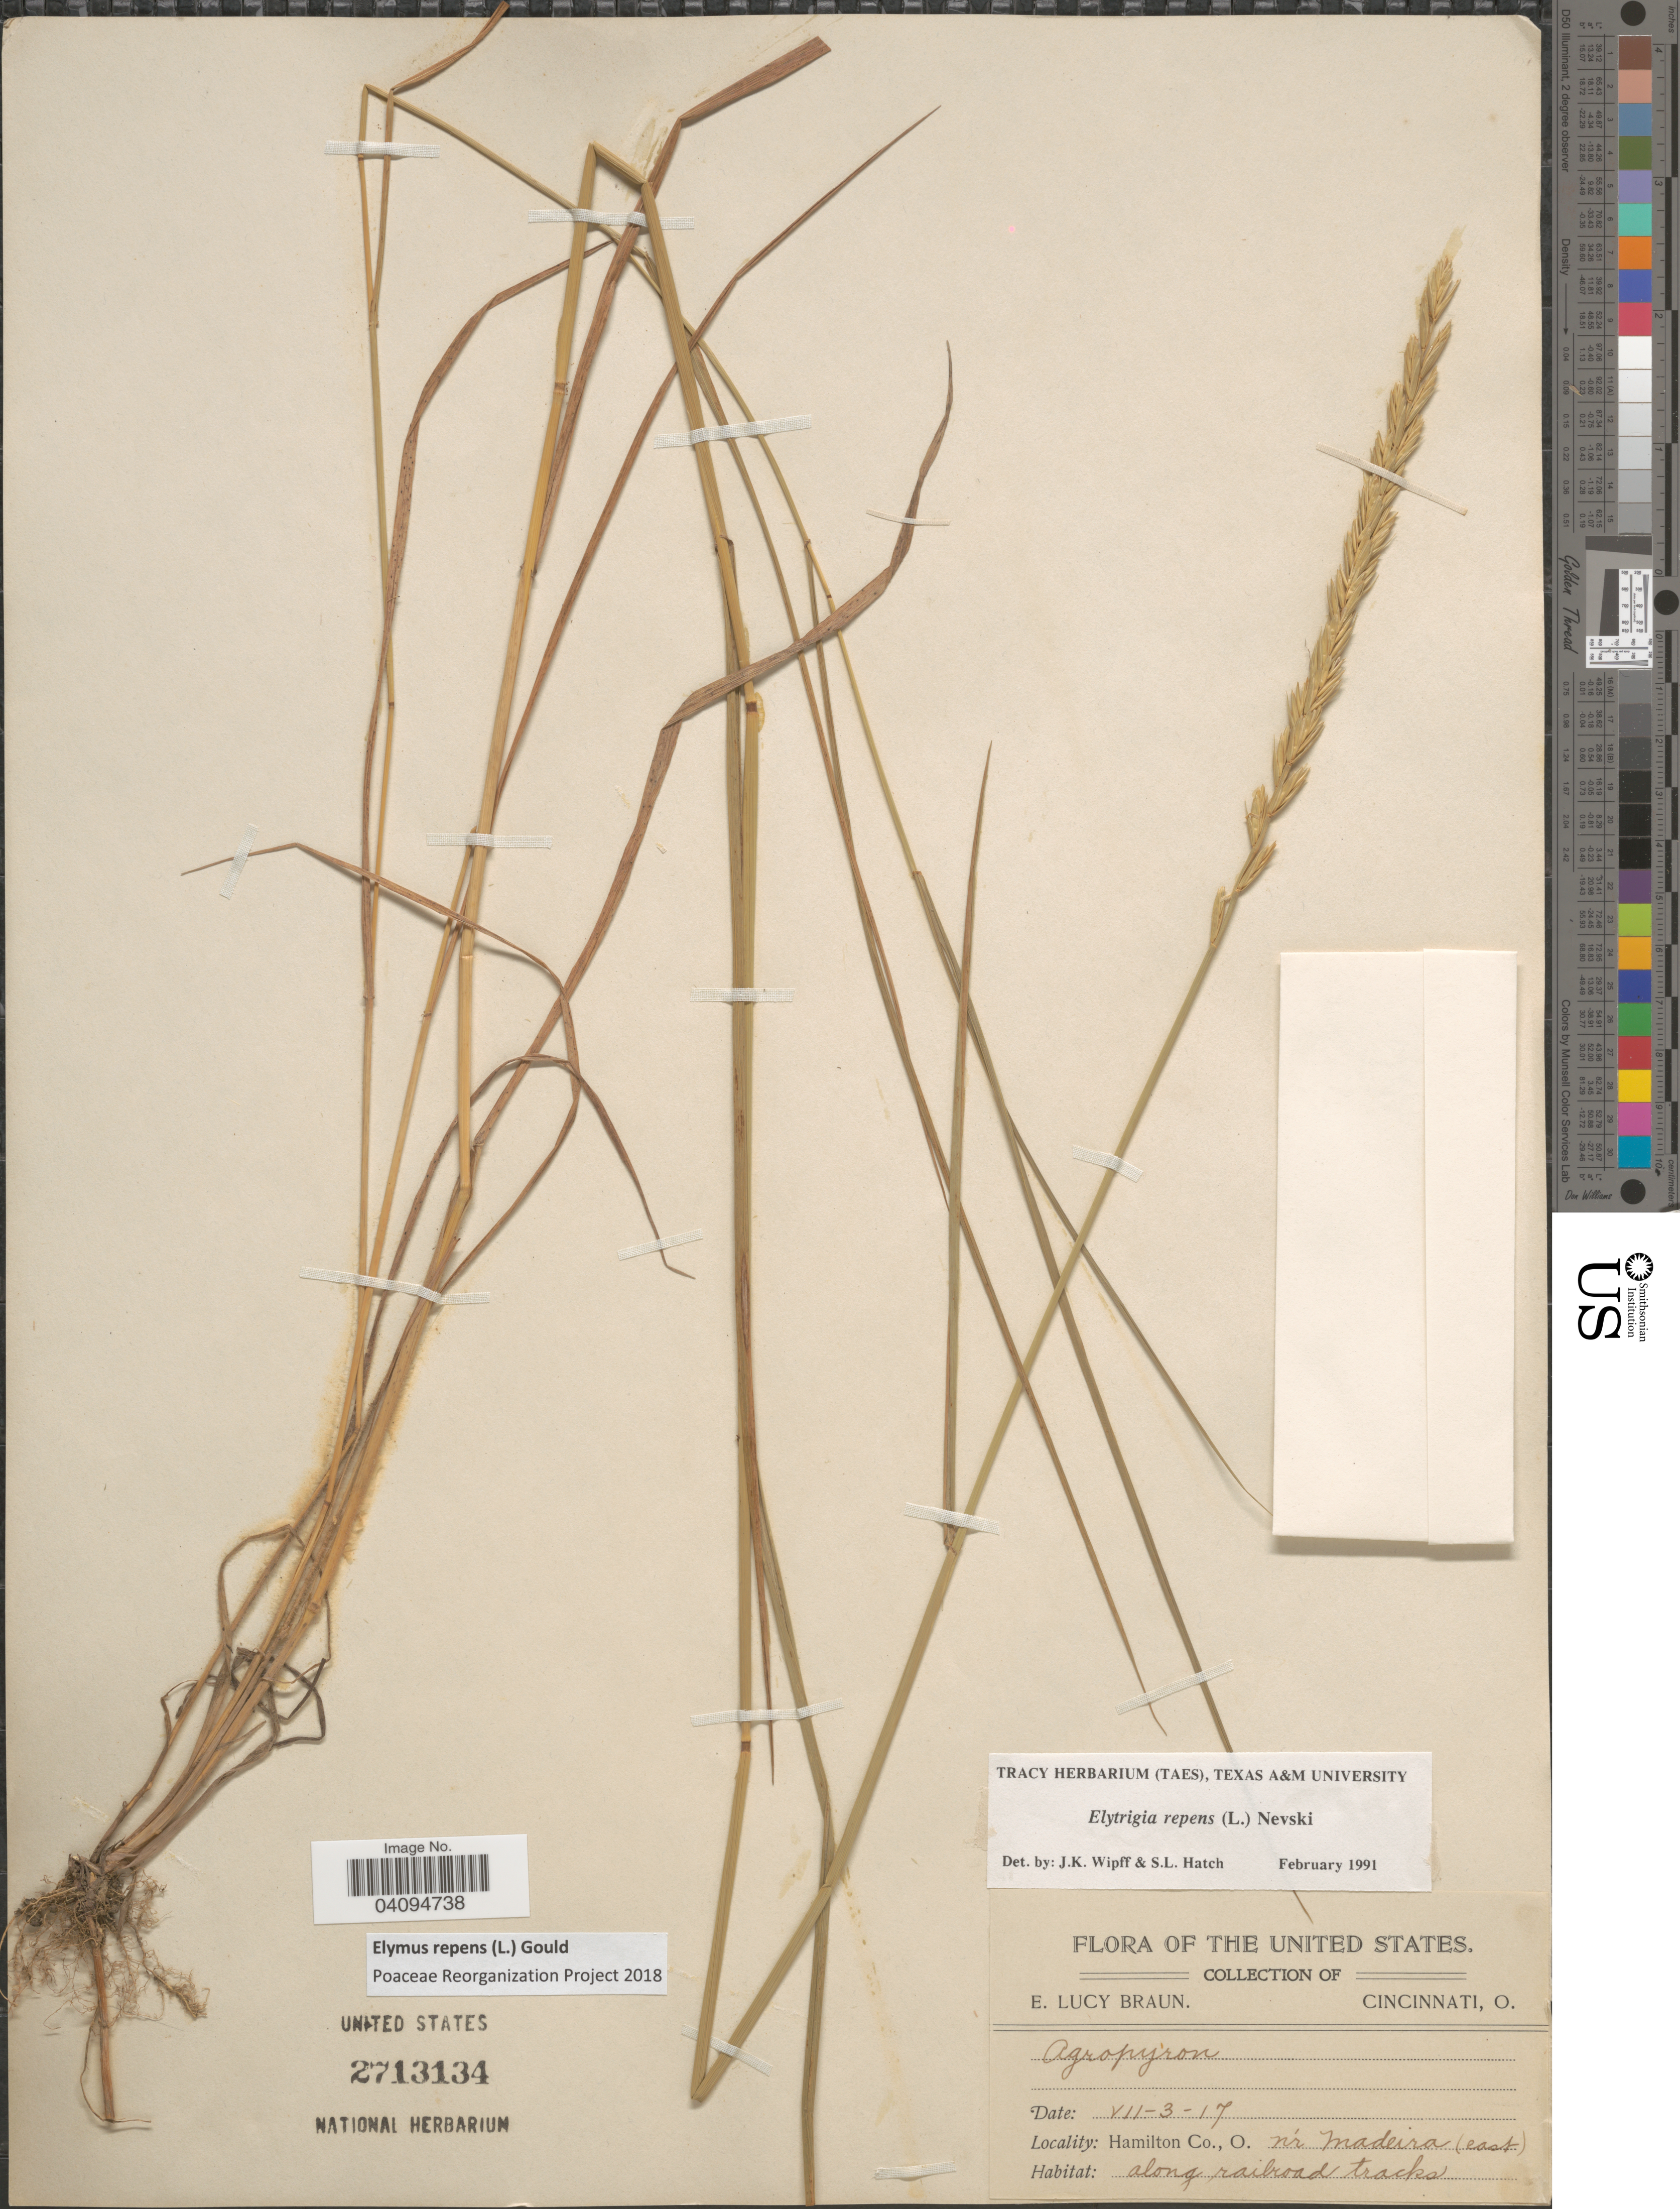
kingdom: Plantae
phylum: Tracheophyta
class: Liliopsida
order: Poales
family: Poaceae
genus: Elymus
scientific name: Elymus repens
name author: (L.) Gould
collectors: E. L. Braun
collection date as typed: Transcribed d/m/y: 3/7/17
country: United States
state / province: Ohio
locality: Hamilton Co., N'r Madeira (east). Along railroad tracks.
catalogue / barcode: US 2713134